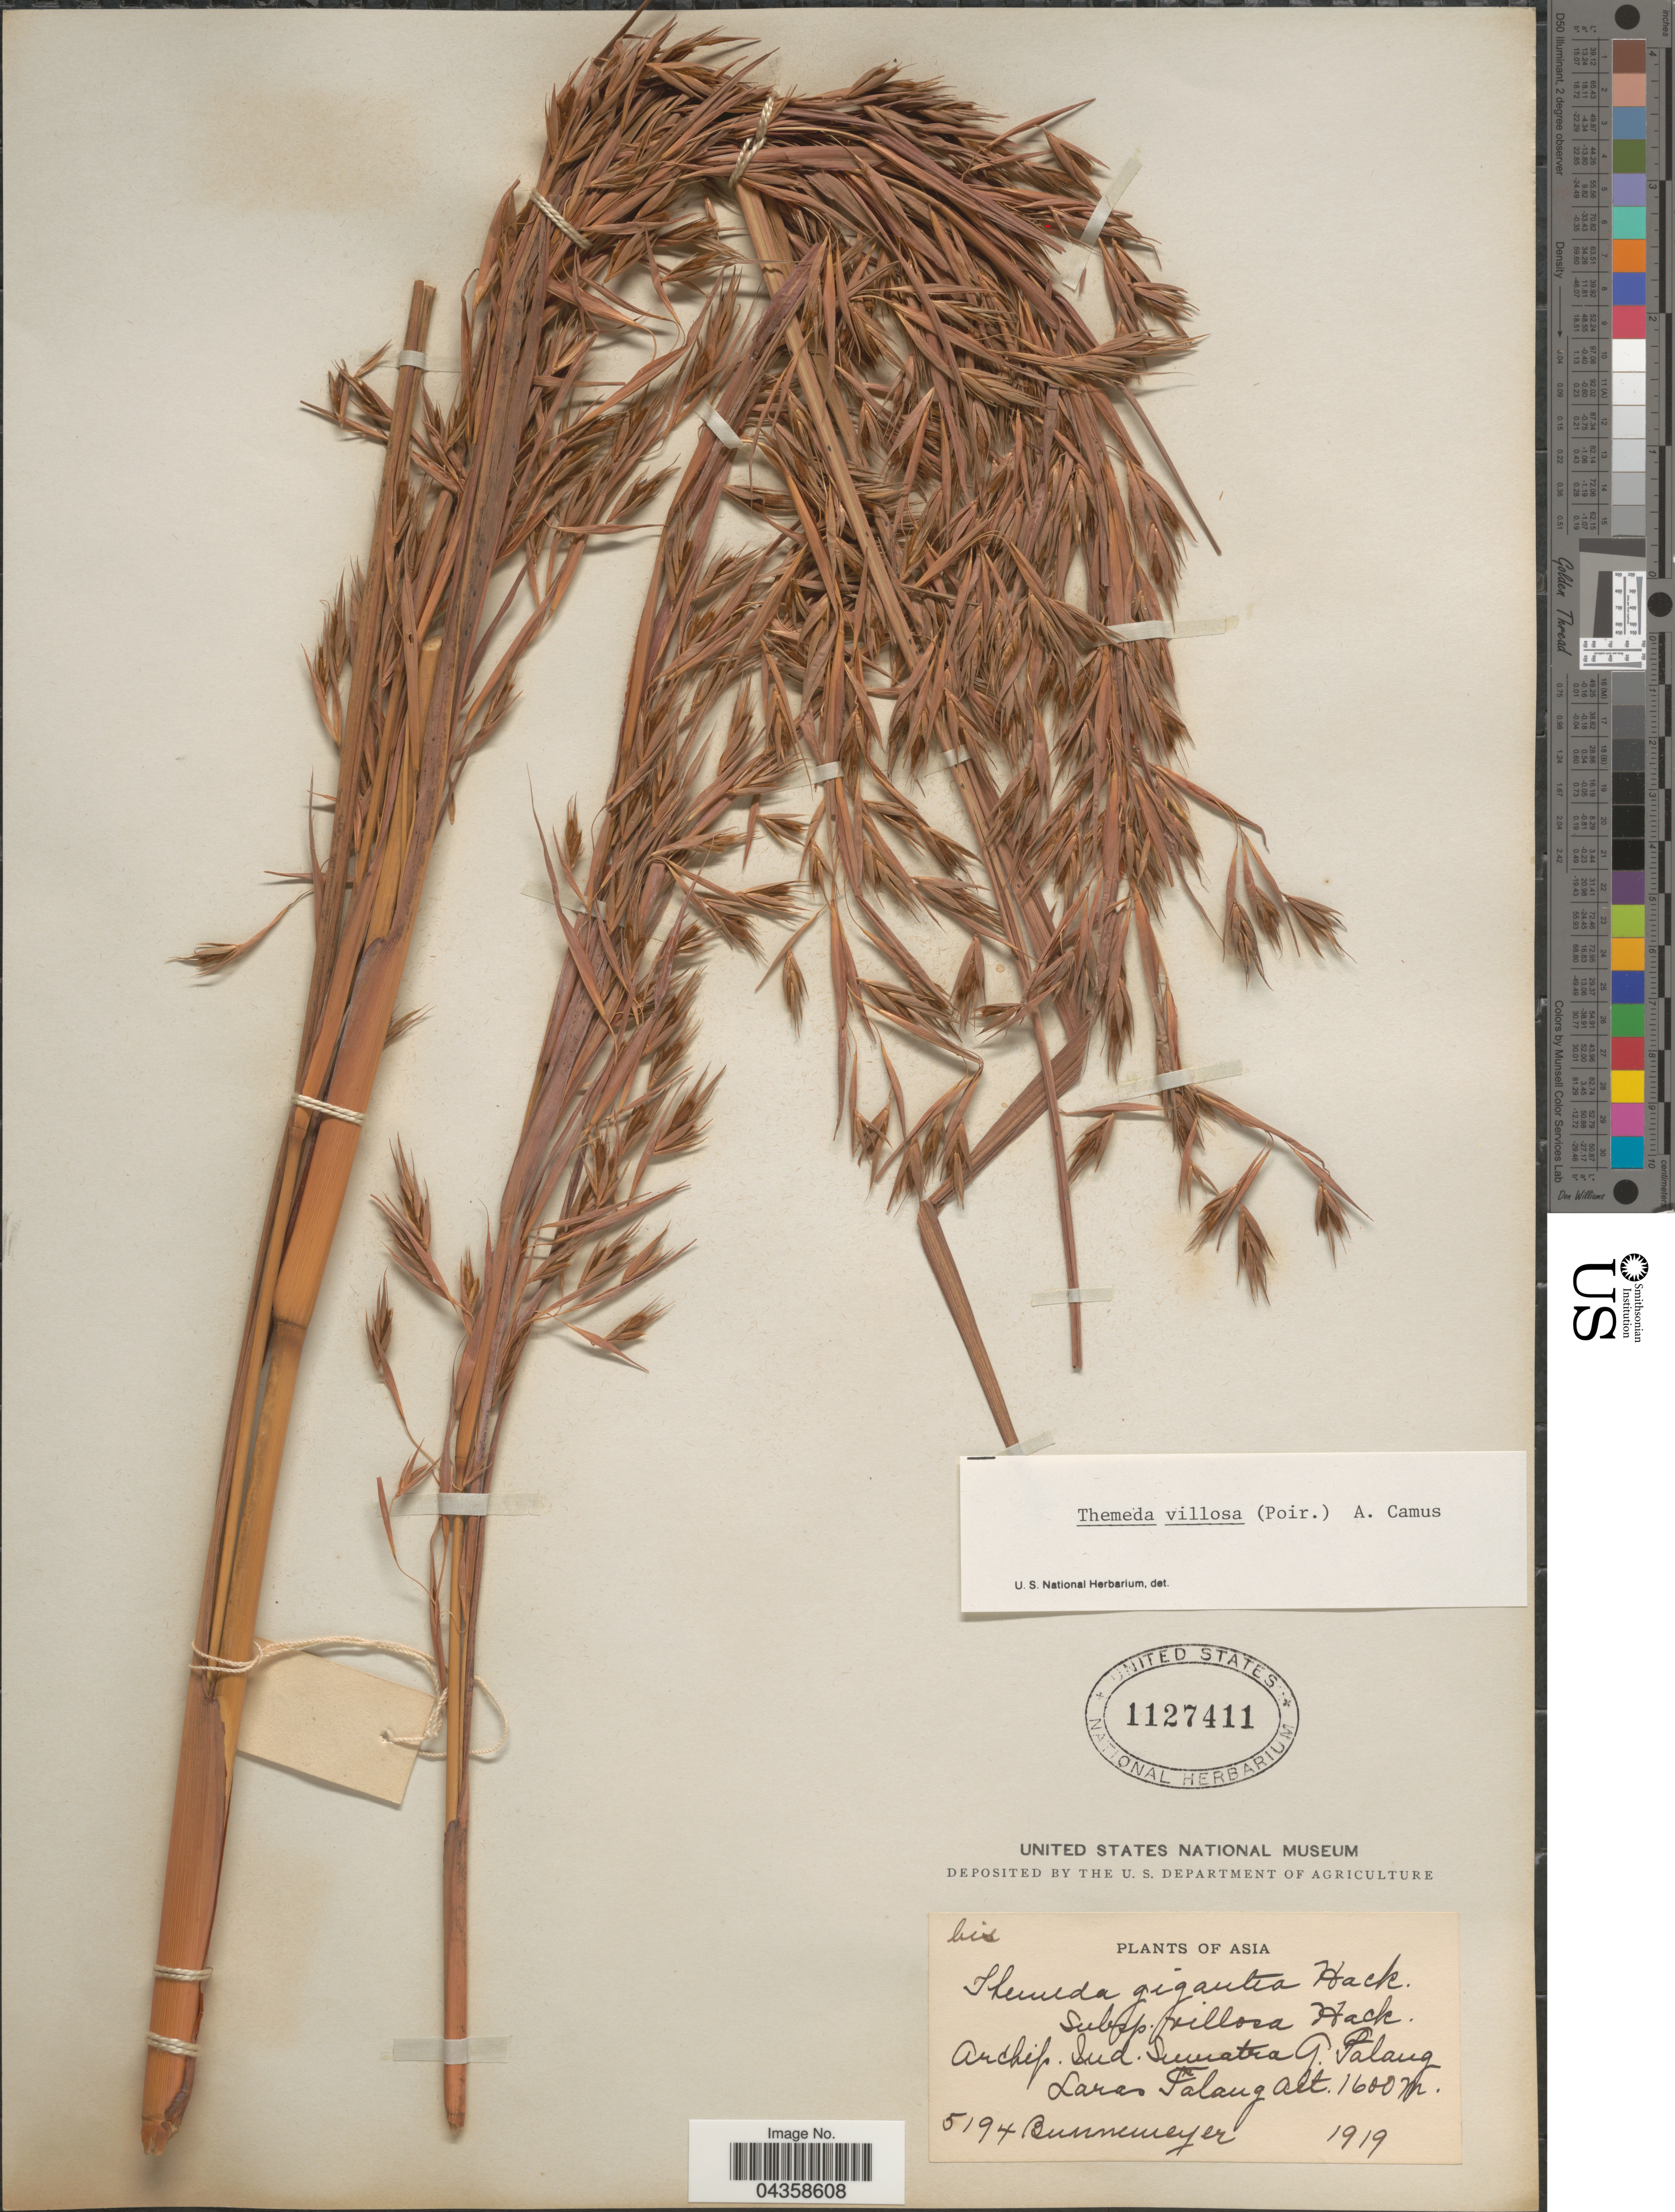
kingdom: Plantae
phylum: Tracheophyta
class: Liliopsida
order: Poales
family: Poaceae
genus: Themeda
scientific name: Themeda villosa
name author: (Lam.) A. Camus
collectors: Bunnemeyer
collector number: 5194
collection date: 1919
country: Indonesia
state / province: Sumatra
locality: Archip. Ind. Sumatra G. Falang. Laras Falang.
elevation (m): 1600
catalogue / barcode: US 1127411